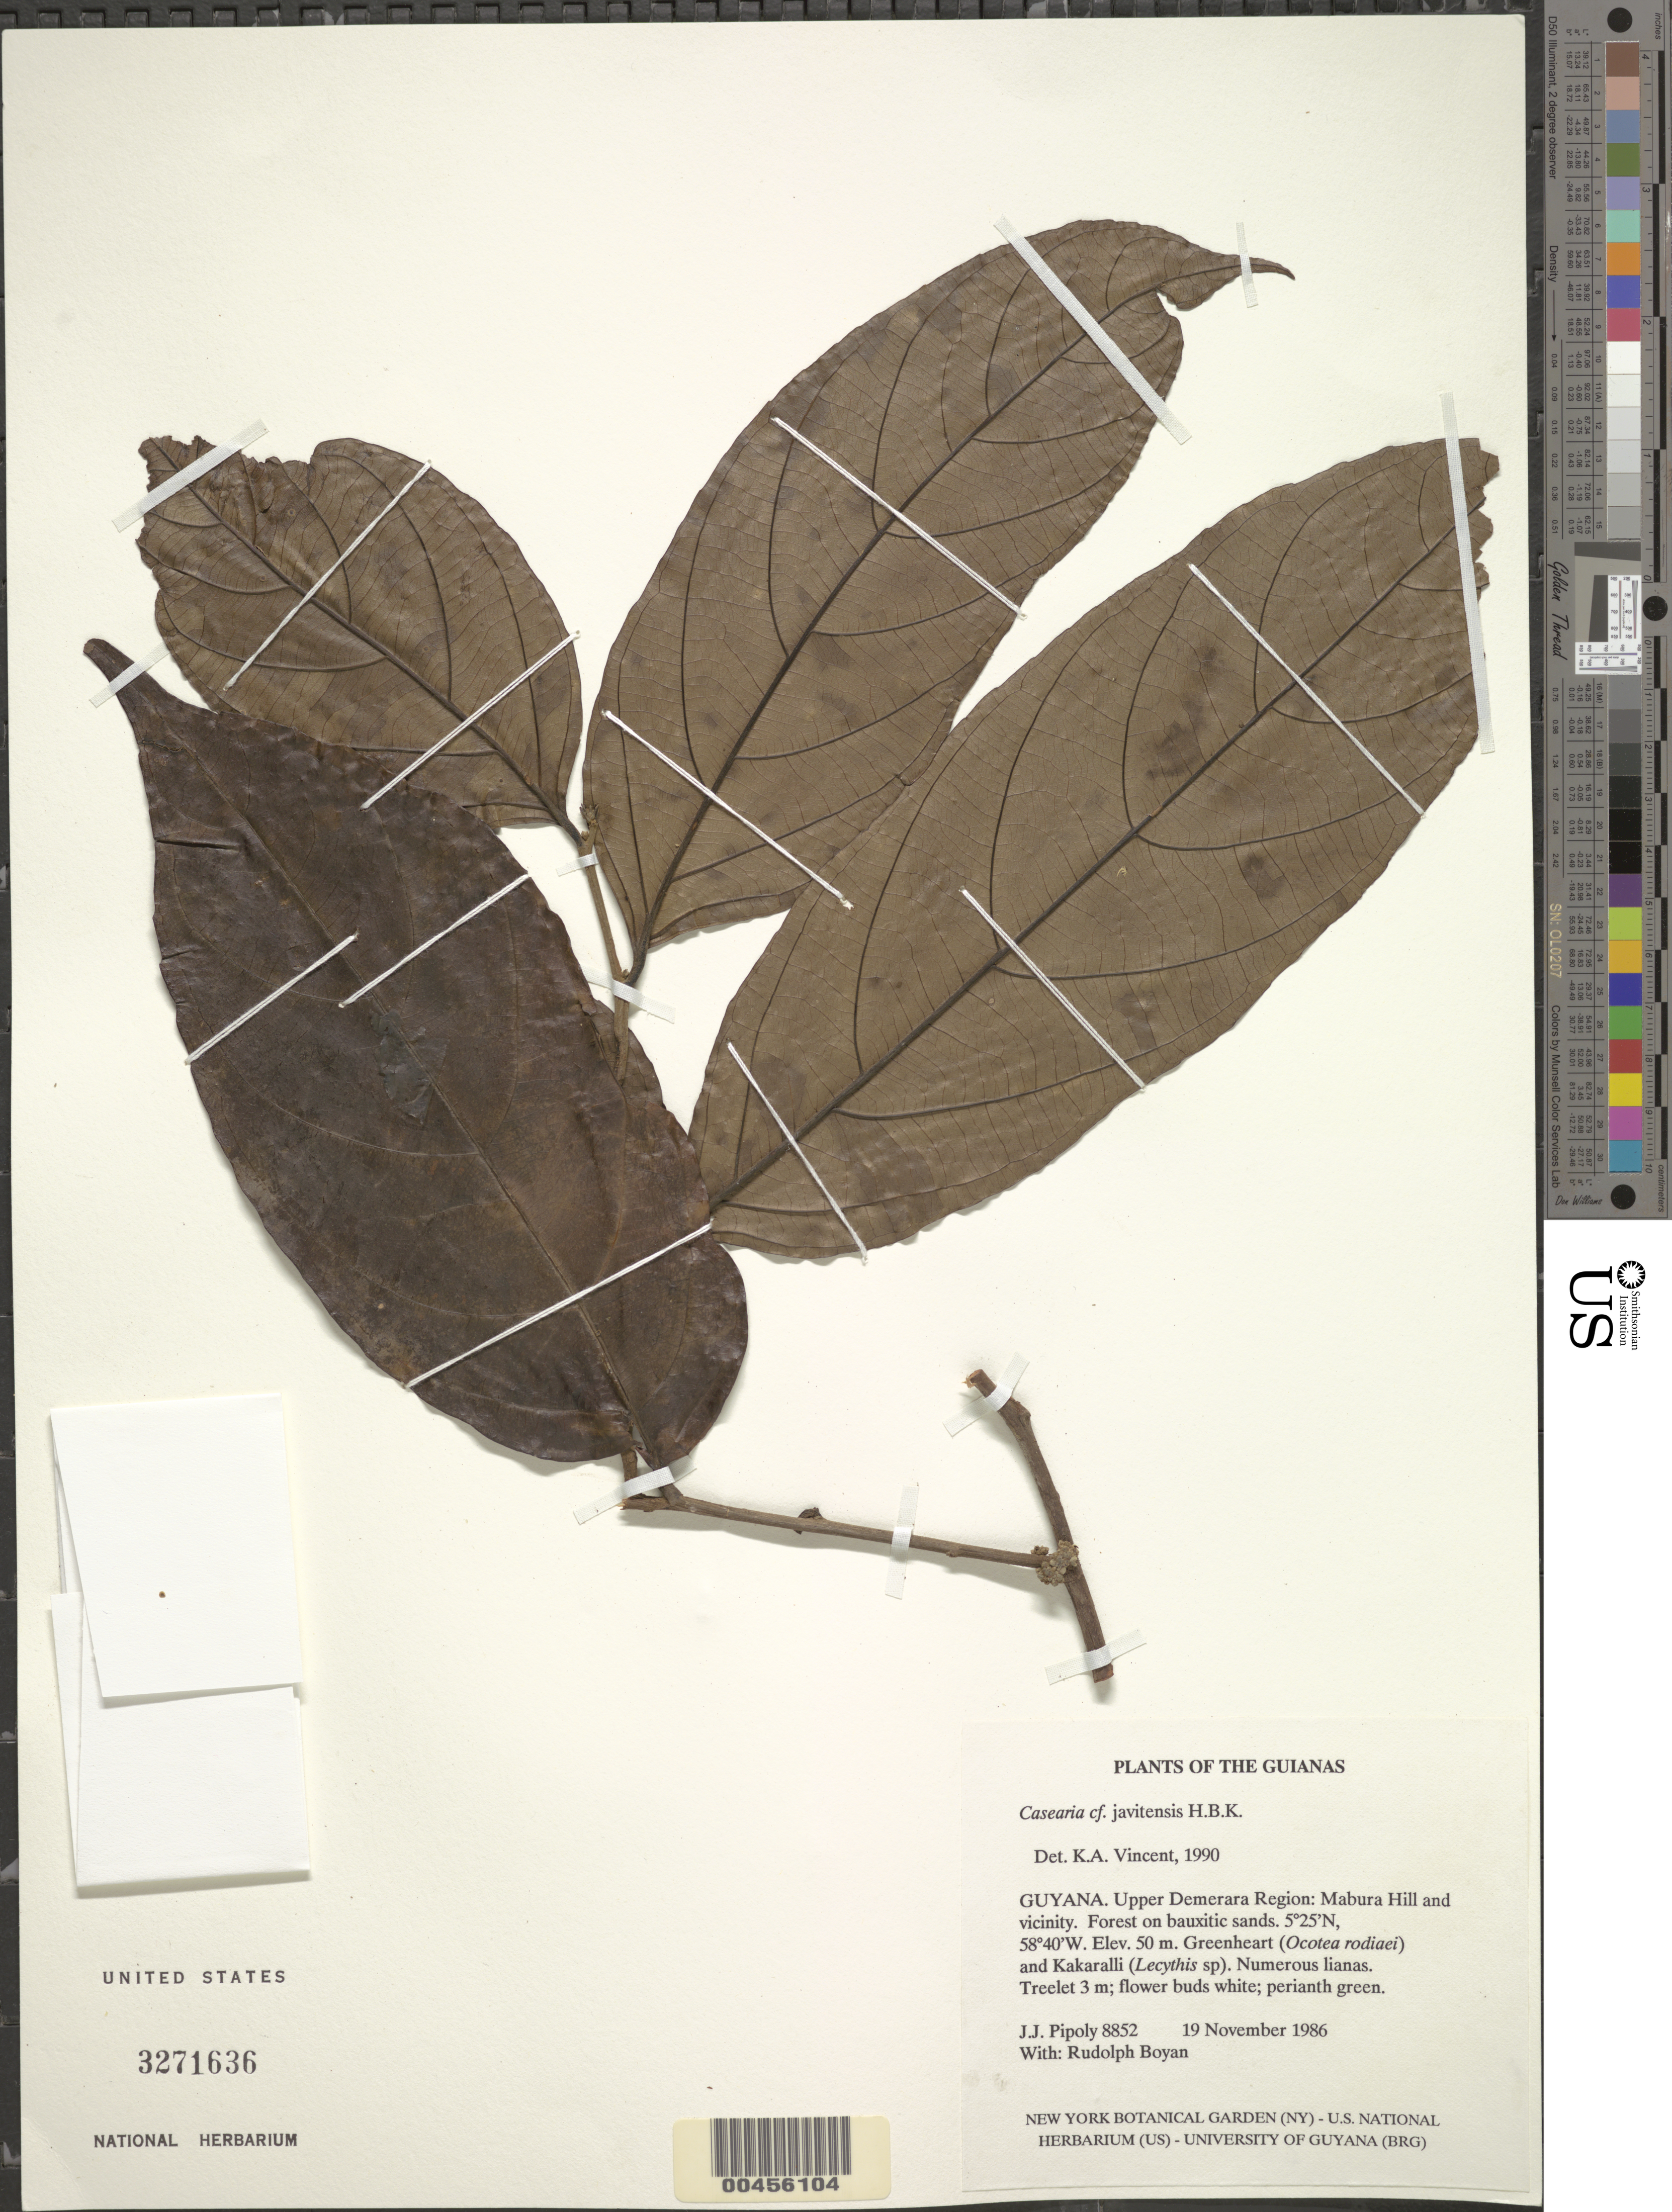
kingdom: Plantae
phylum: Tracheophyta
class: Magnoliopsida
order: Malpighiales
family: Salicaceae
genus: Piparea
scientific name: Piparea multiflora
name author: C.F. Gaertn.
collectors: J. J. Pipoly & R. Boyan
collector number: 8852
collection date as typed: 19 November 1986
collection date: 1986-11-19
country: Guyana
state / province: U. Demerara-Berbice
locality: Mabura Hill and vicinity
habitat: Forest on bauxitic sands. Greenheart (Ocotea rodiaei) and Kakaralli (Lecythis sp). Numerous lianas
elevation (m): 50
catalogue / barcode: US 3271636